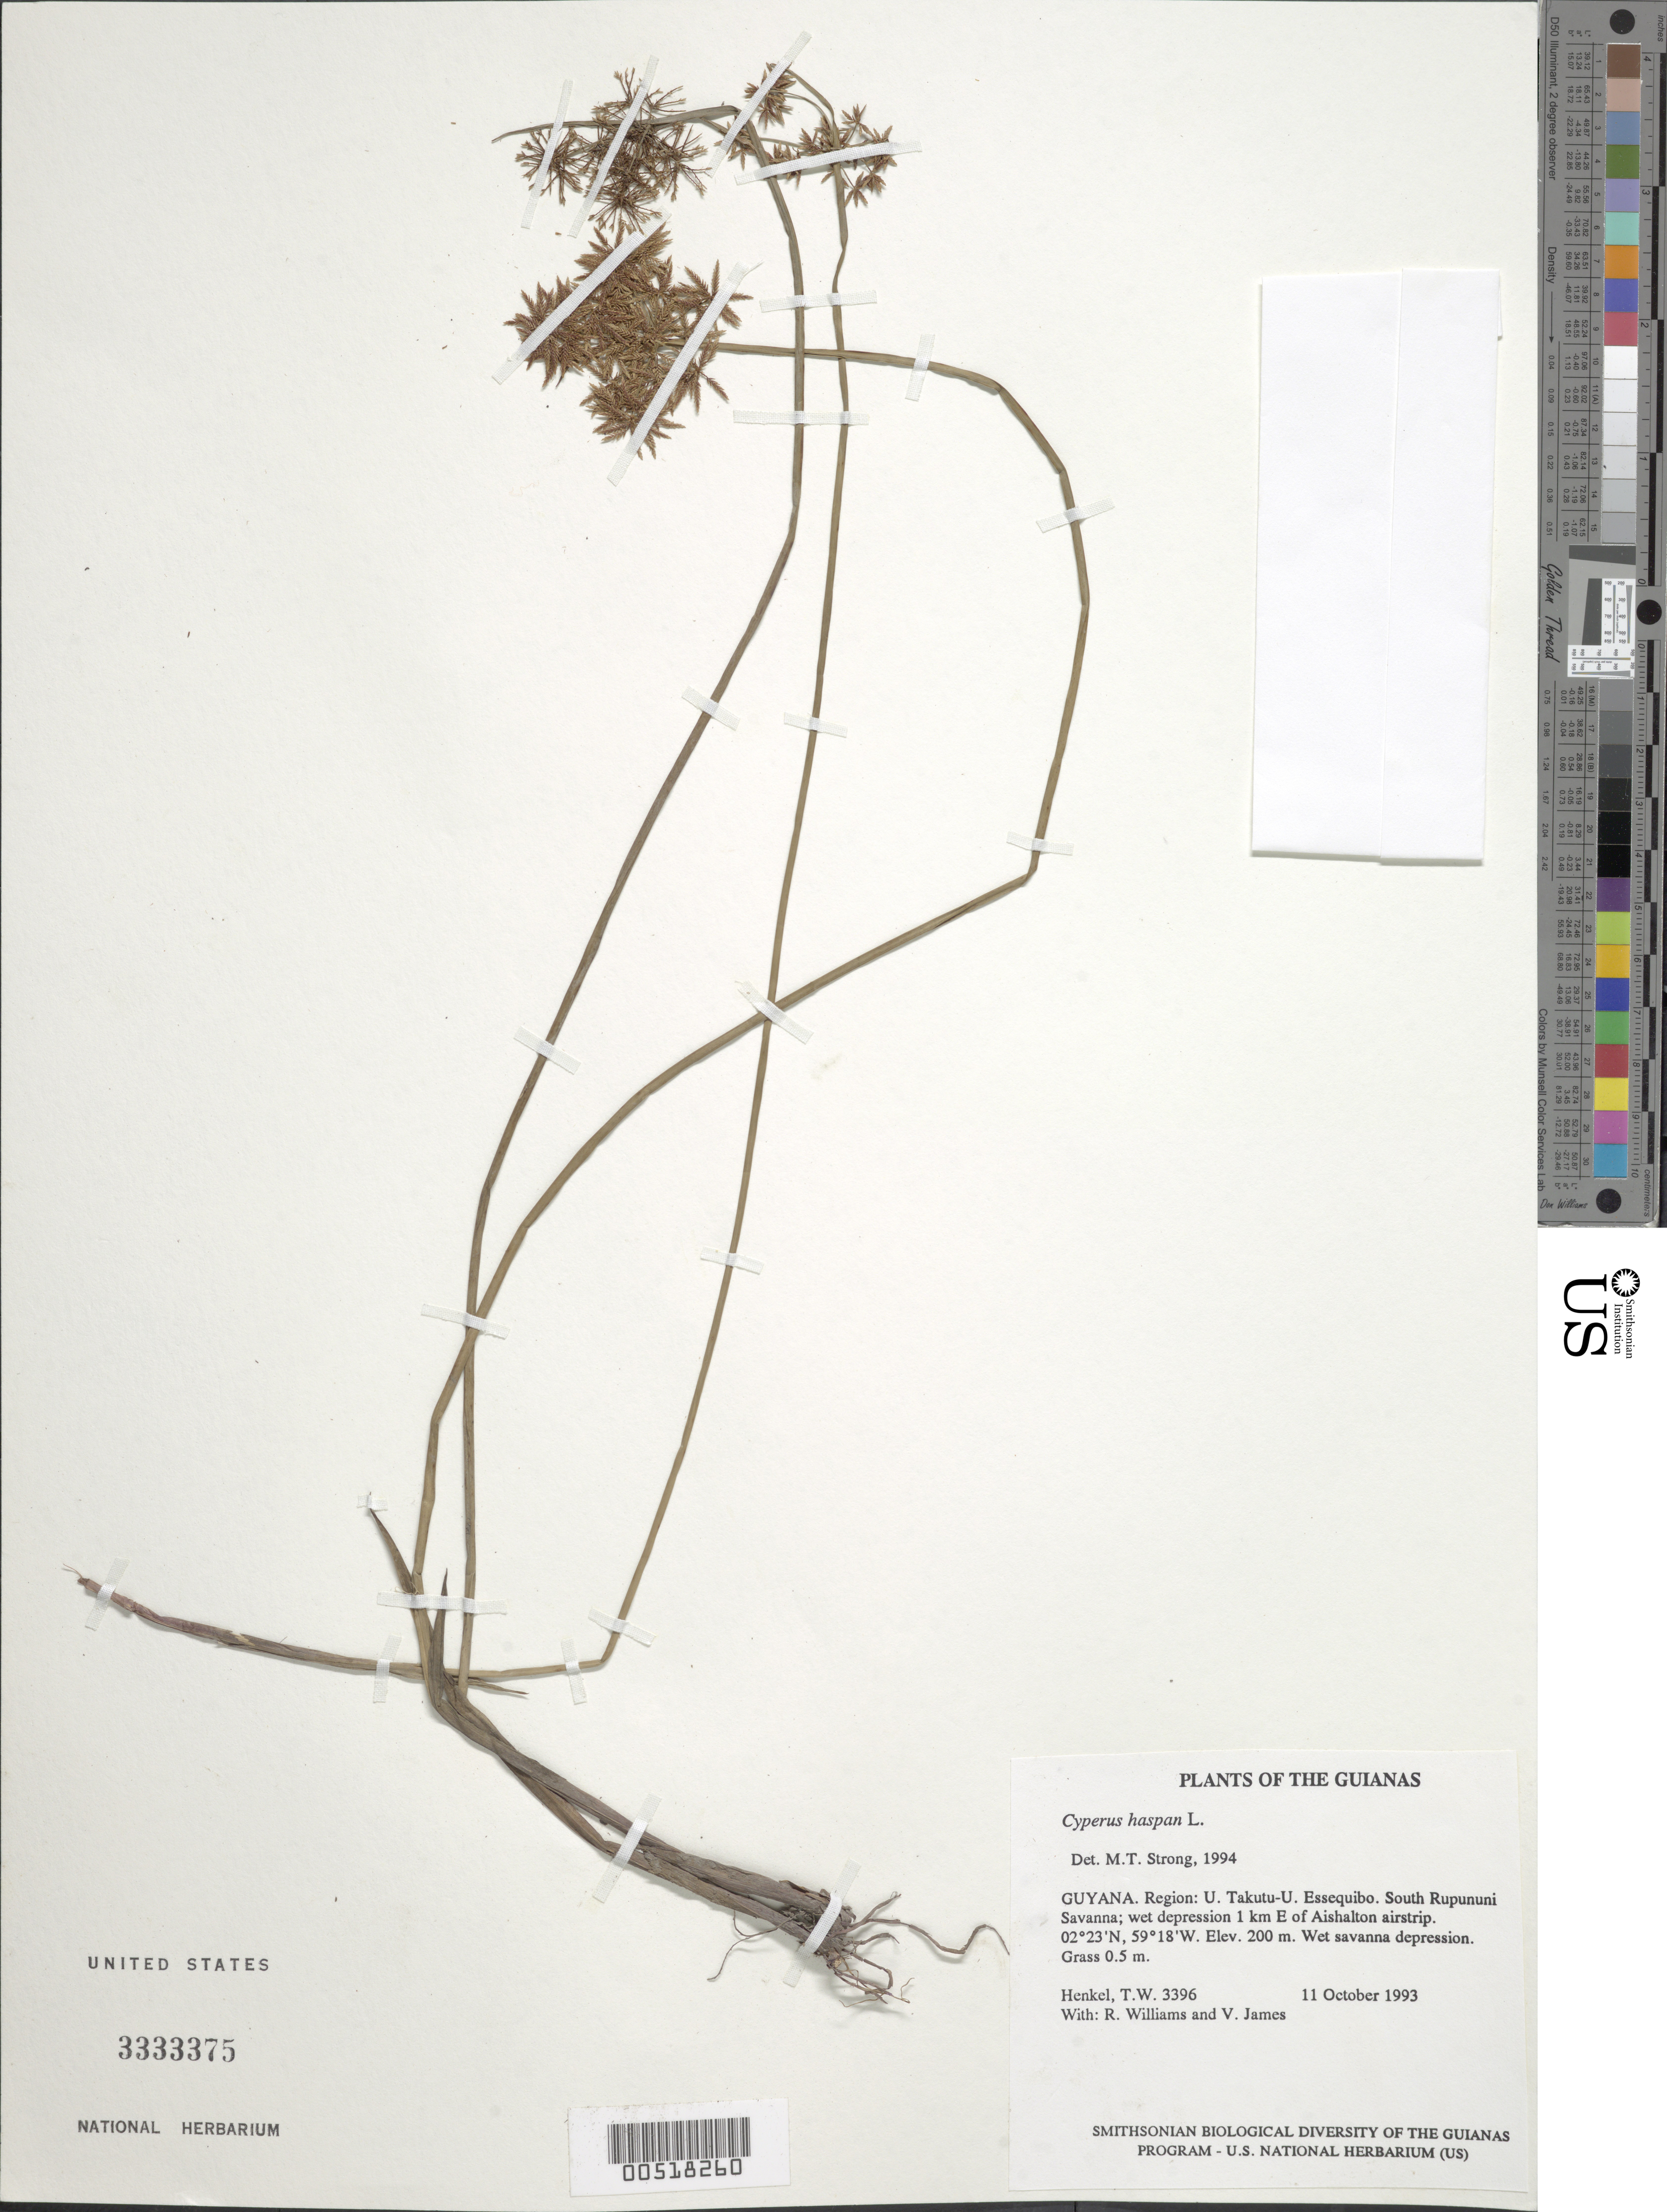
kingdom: Plantae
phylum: Tracheophyta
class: Liliopsida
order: Poales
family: Cyperaceae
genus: Cyperus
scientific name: Cyperus haspan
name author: L.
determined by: Strong, M. T., (US), Smithsonian Institution - National Museum of Natural History (UNITED STATES)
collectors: T. Henkel, R. Williams & V. James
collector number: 3396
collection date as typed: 11 October 1993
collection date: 1993-10-11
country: Guyana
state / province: U. Takutu-U. Essequibo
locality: South Rupununi Savanna; wet depression 1 km E of Aishalton airstrip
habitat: Wet savanna depression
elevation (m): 200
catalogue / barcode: US 3333375